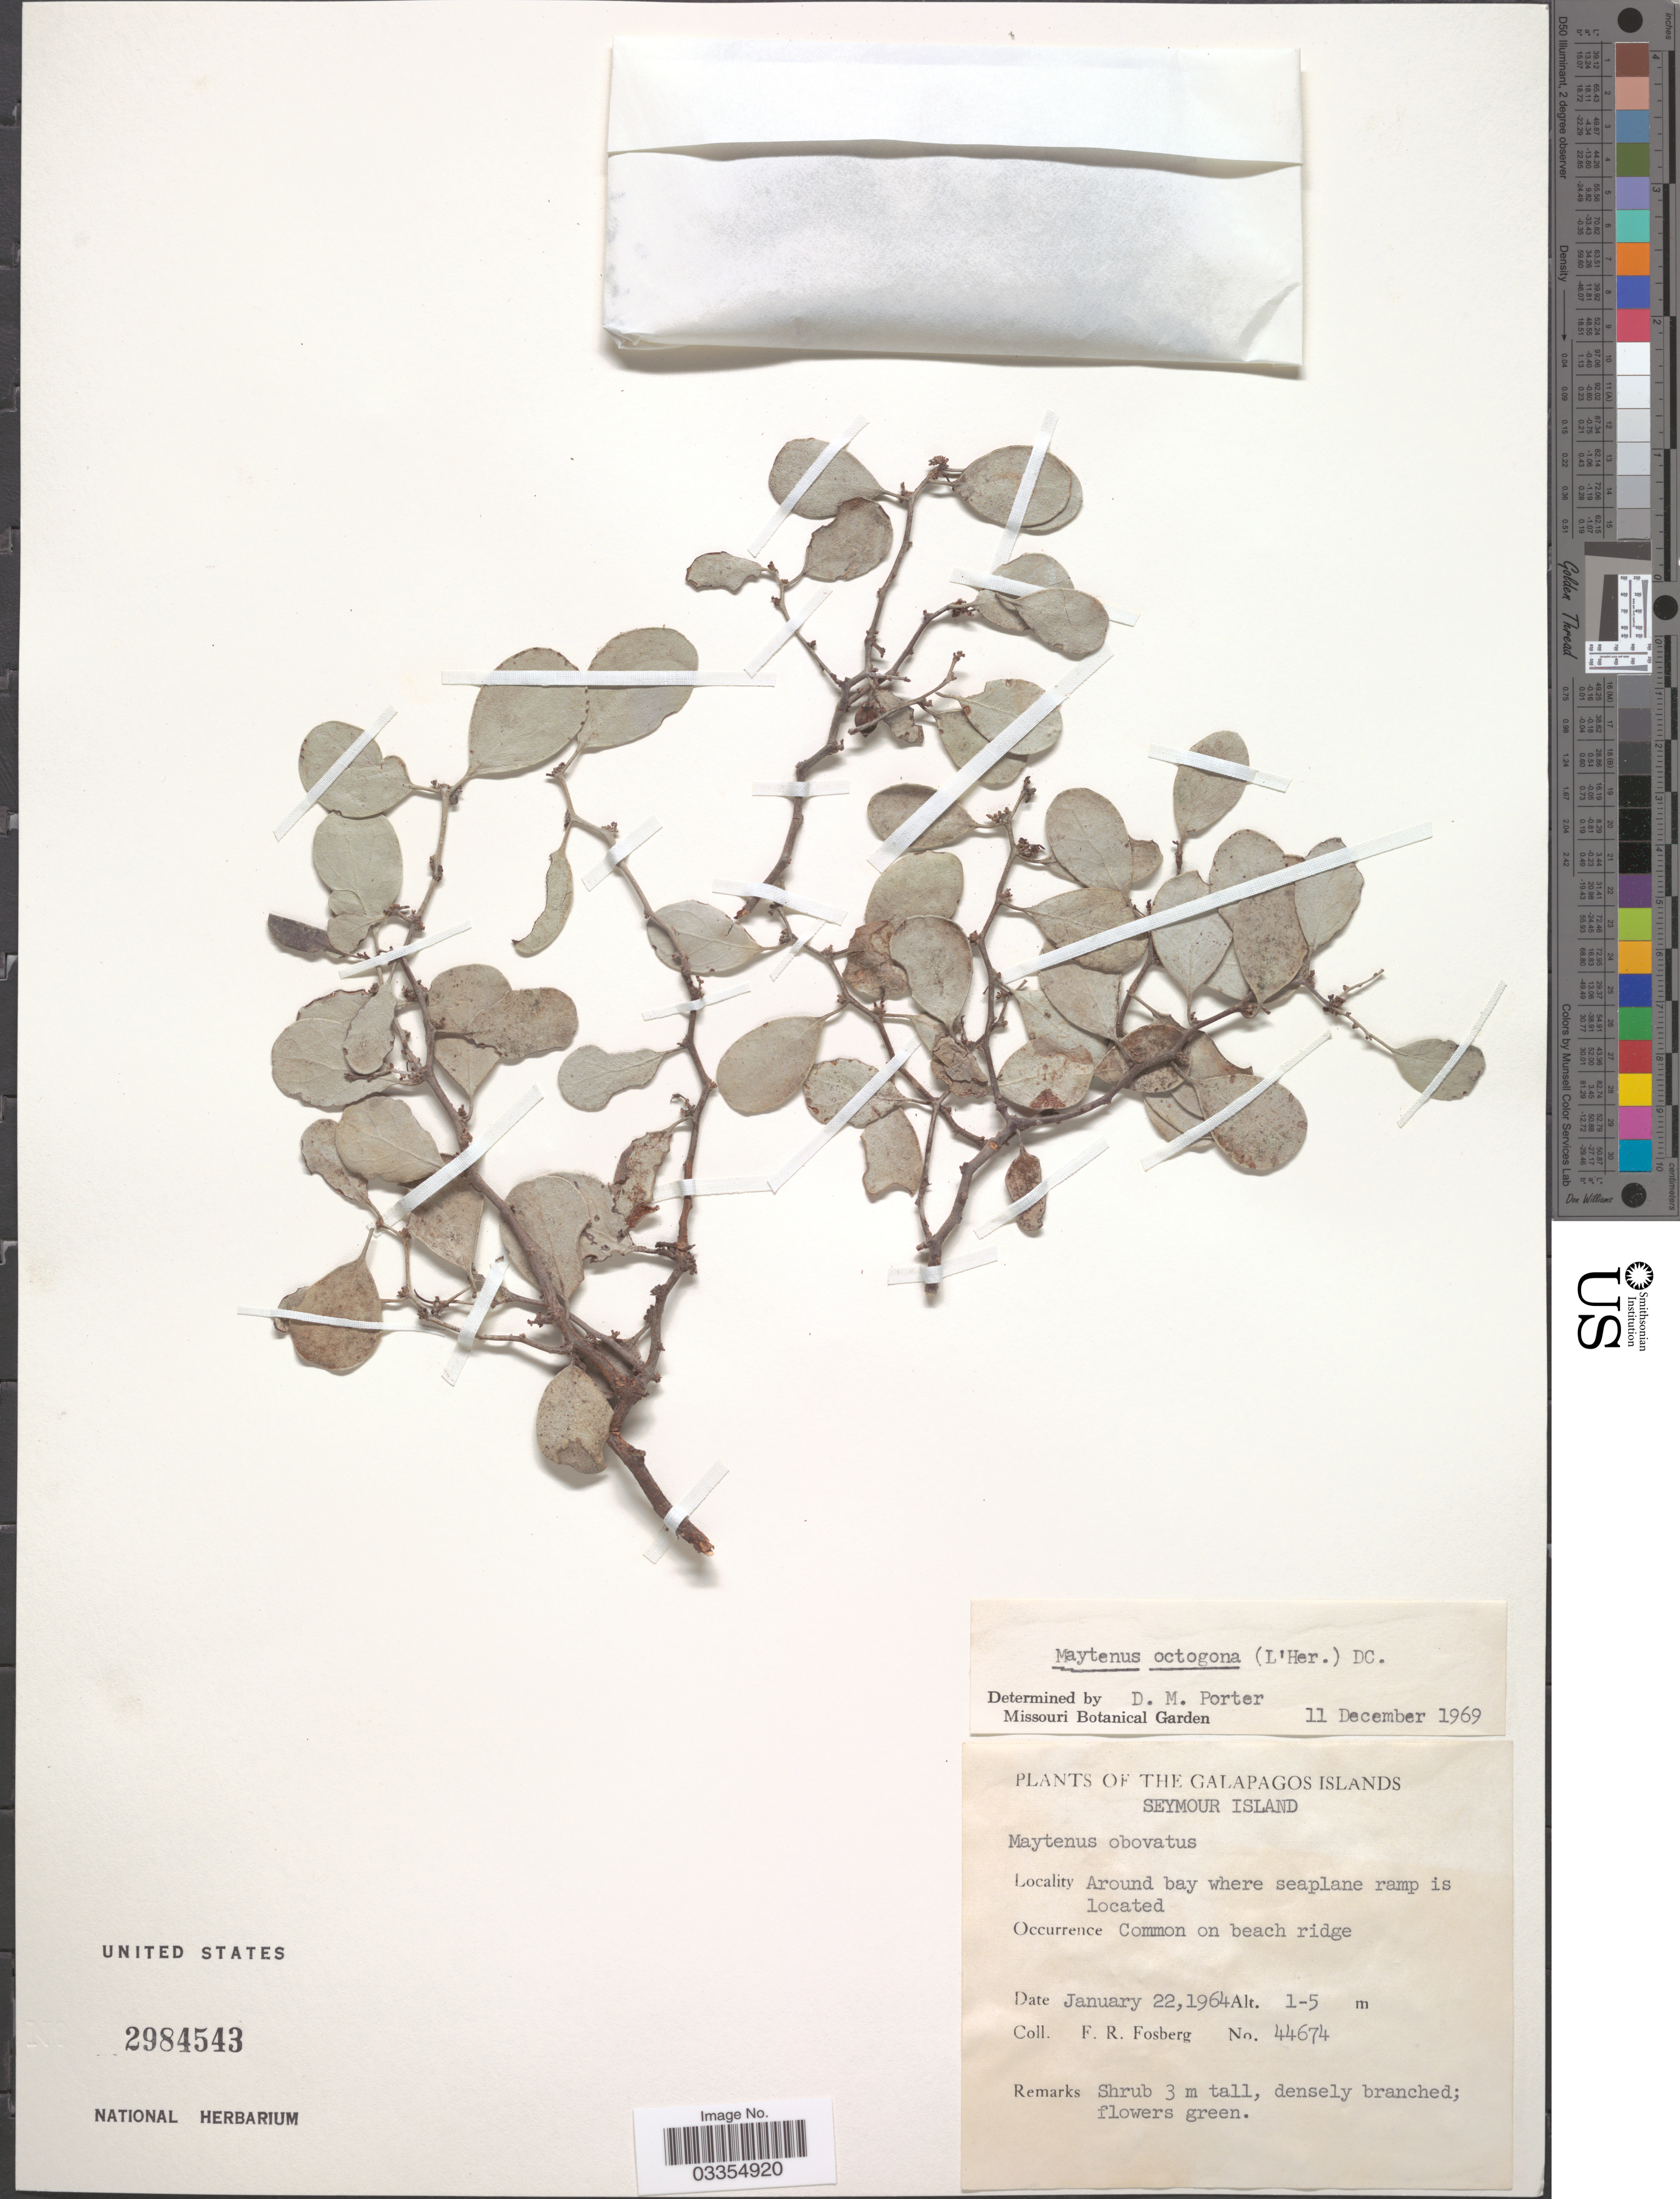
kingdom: Plantae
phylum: Tracheophyta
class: Magnoliopsida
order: Celastrales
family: Celastraceae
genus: Tricerma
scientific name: Tricerma orbiculare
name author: (Humb. & Bonpl. ex Schult.) Lundell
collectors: F. R. Fosberg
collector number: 44674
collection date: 1964-01-22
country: Ecuador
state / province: Colón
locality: The Galapagos Islands. Seymour Island. Around bay where seaplane ramp is located.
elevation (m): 1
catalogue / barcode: US 2984543